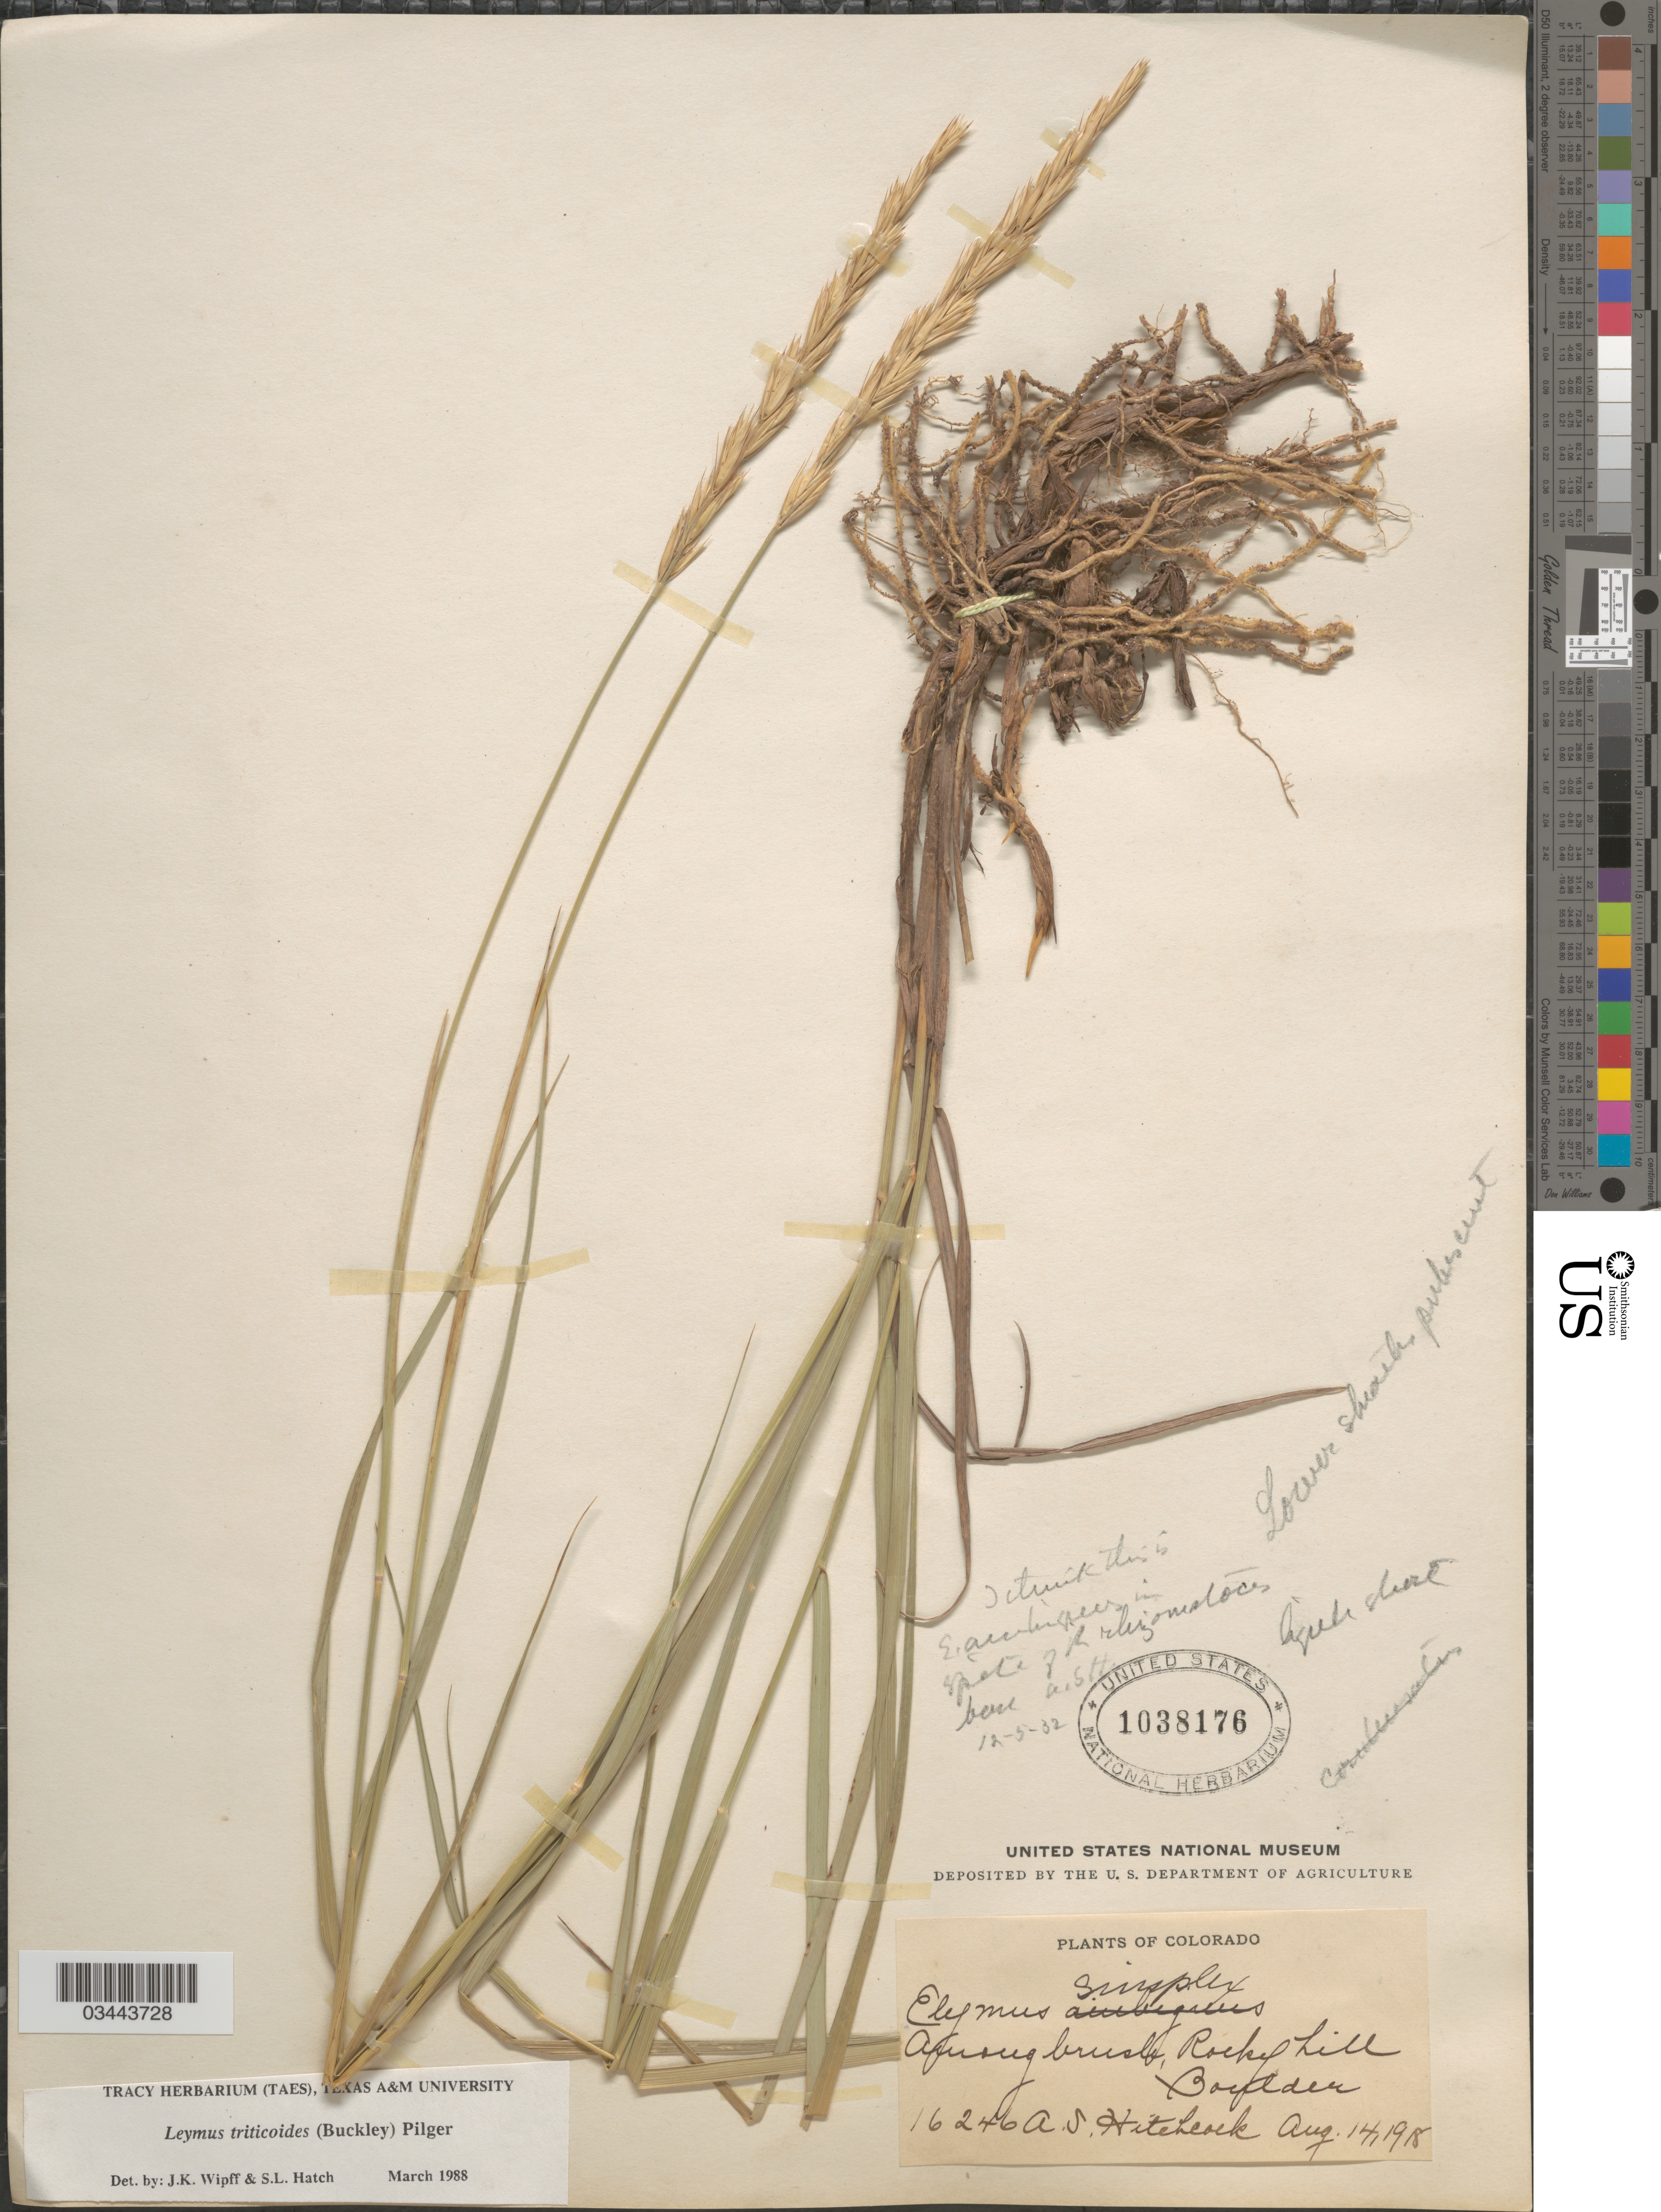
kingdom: Plantae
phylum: Tracheophyta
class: Liliopsida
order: Poales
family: Poaceae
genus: Leymus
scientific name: Leymus triticoides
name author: (Buckley) Pilg.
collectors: A. S. Hitchcock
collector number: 16246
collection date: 1918-08-14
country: United States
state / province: Colorado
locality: Among brush, Rocky hill. Boulder.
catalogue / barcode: US 1038176